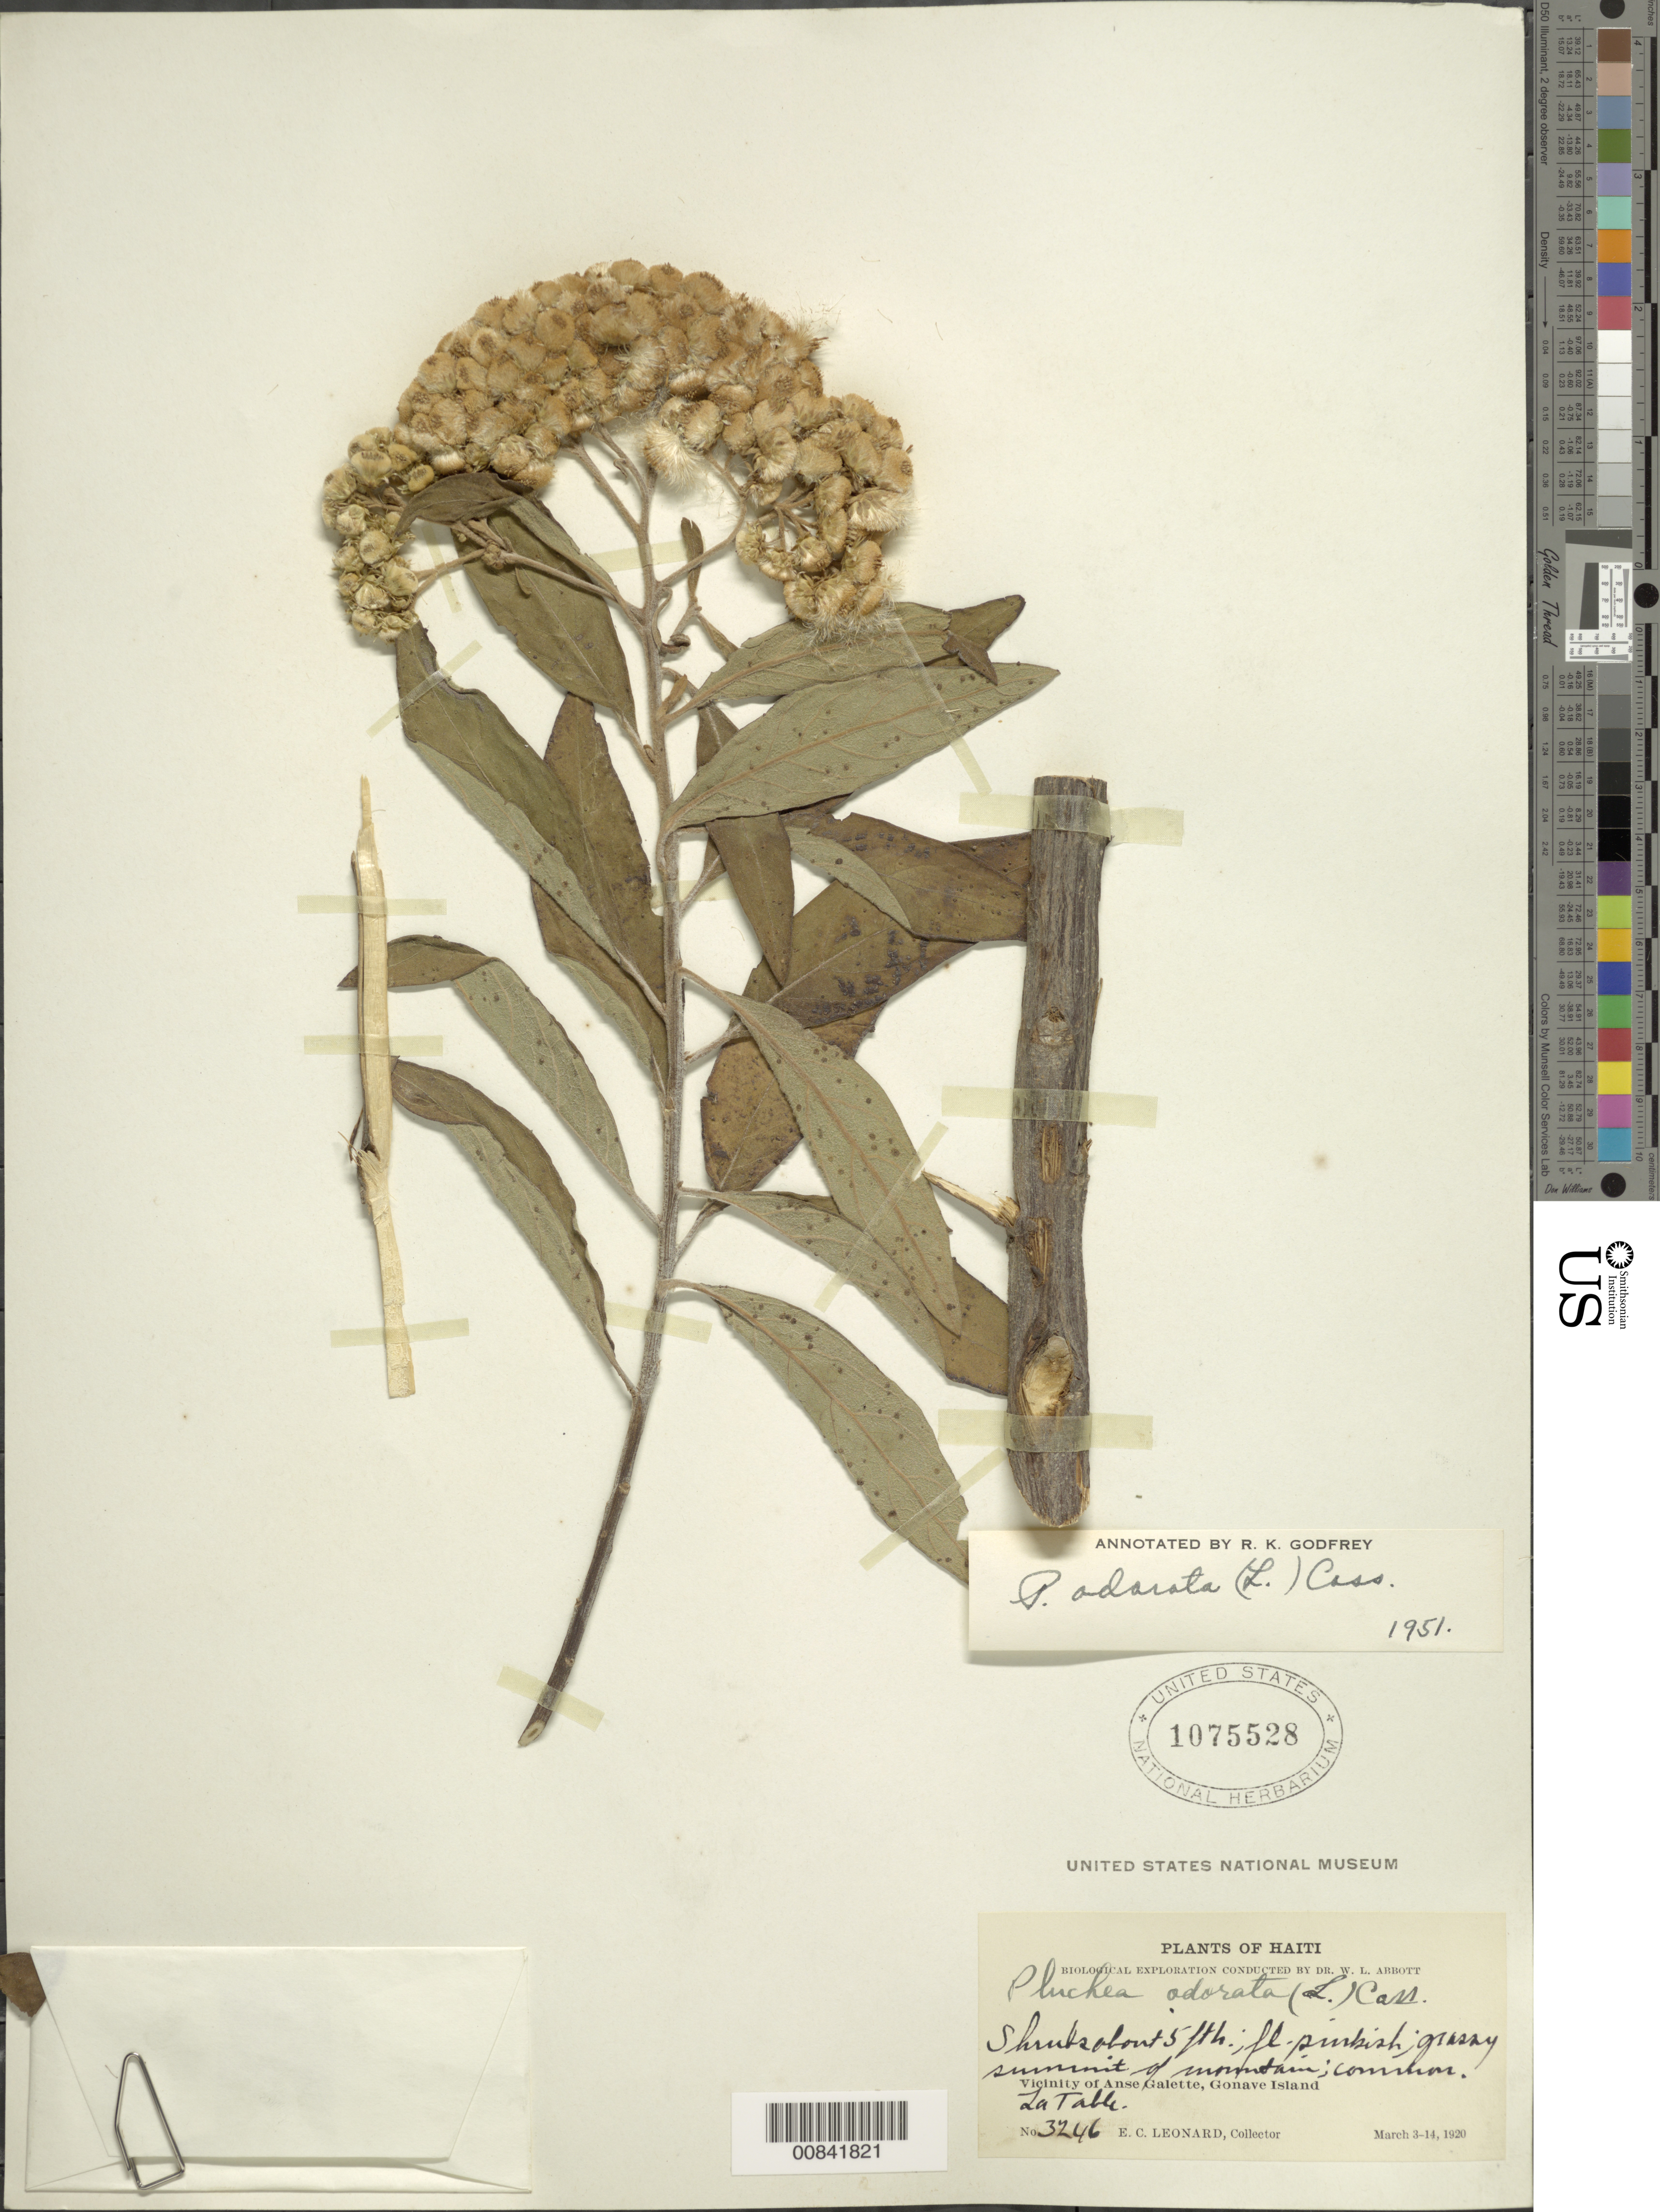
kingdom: Plantae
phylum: Tracheophyta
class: Magnoliopsida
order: Asterales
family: Asteraceae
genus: Pluchea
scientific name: Pluchea carolinensis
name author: (Jacq.) D. Don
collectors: E. C. Leonard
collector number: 3246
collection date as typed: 03 Mar 1920 to 14 Mar 1920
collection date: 1920-03-03/1920-03-14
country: Haiti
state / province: Ouest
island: Île de la Gonâve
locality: Vicinity of Anse Galette, La Table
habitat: Grassy summit of mountain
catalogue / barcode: US 1075528